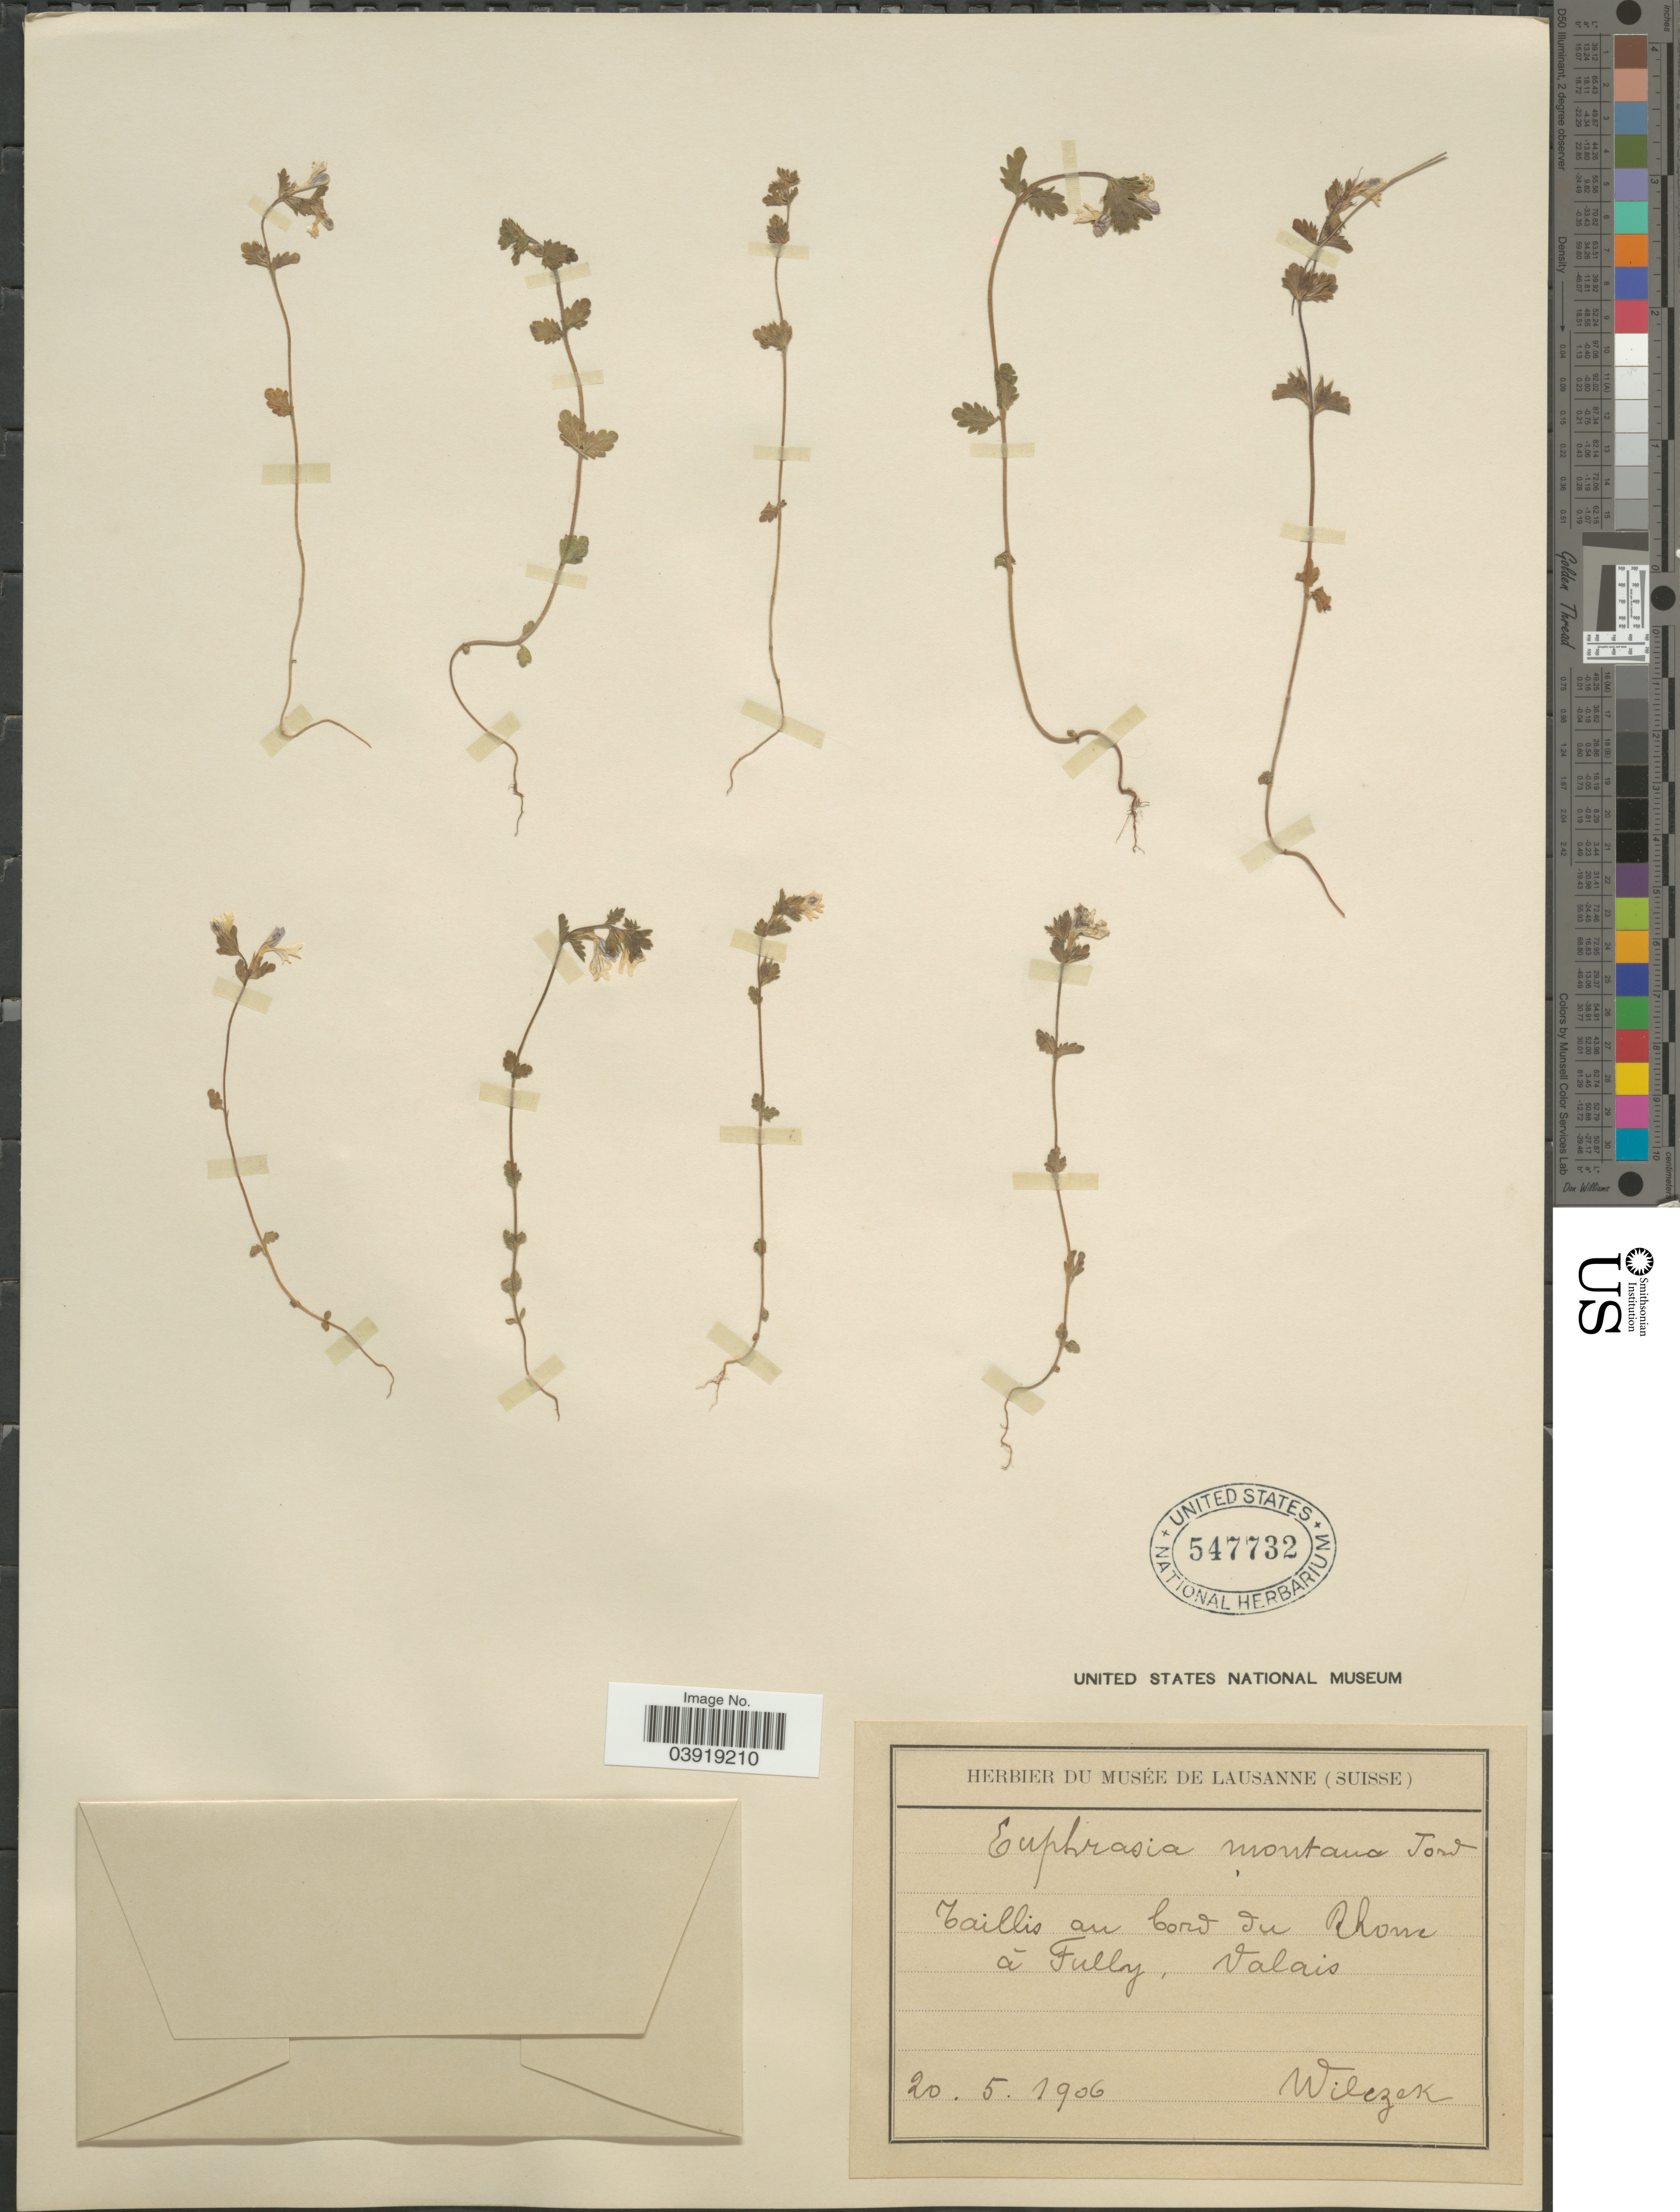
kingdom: Plantae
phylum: Tracheophyta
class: Magnoliopsida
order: Lamiales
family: Orobanchaceae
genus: Euphrasia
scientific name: Euphrasia montana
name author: Jord.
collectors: Wilczek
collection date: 1906-05-20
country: Switzerland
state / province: Valais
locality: Taillis au bord du Rhone à Fully.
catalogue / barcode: US 547732